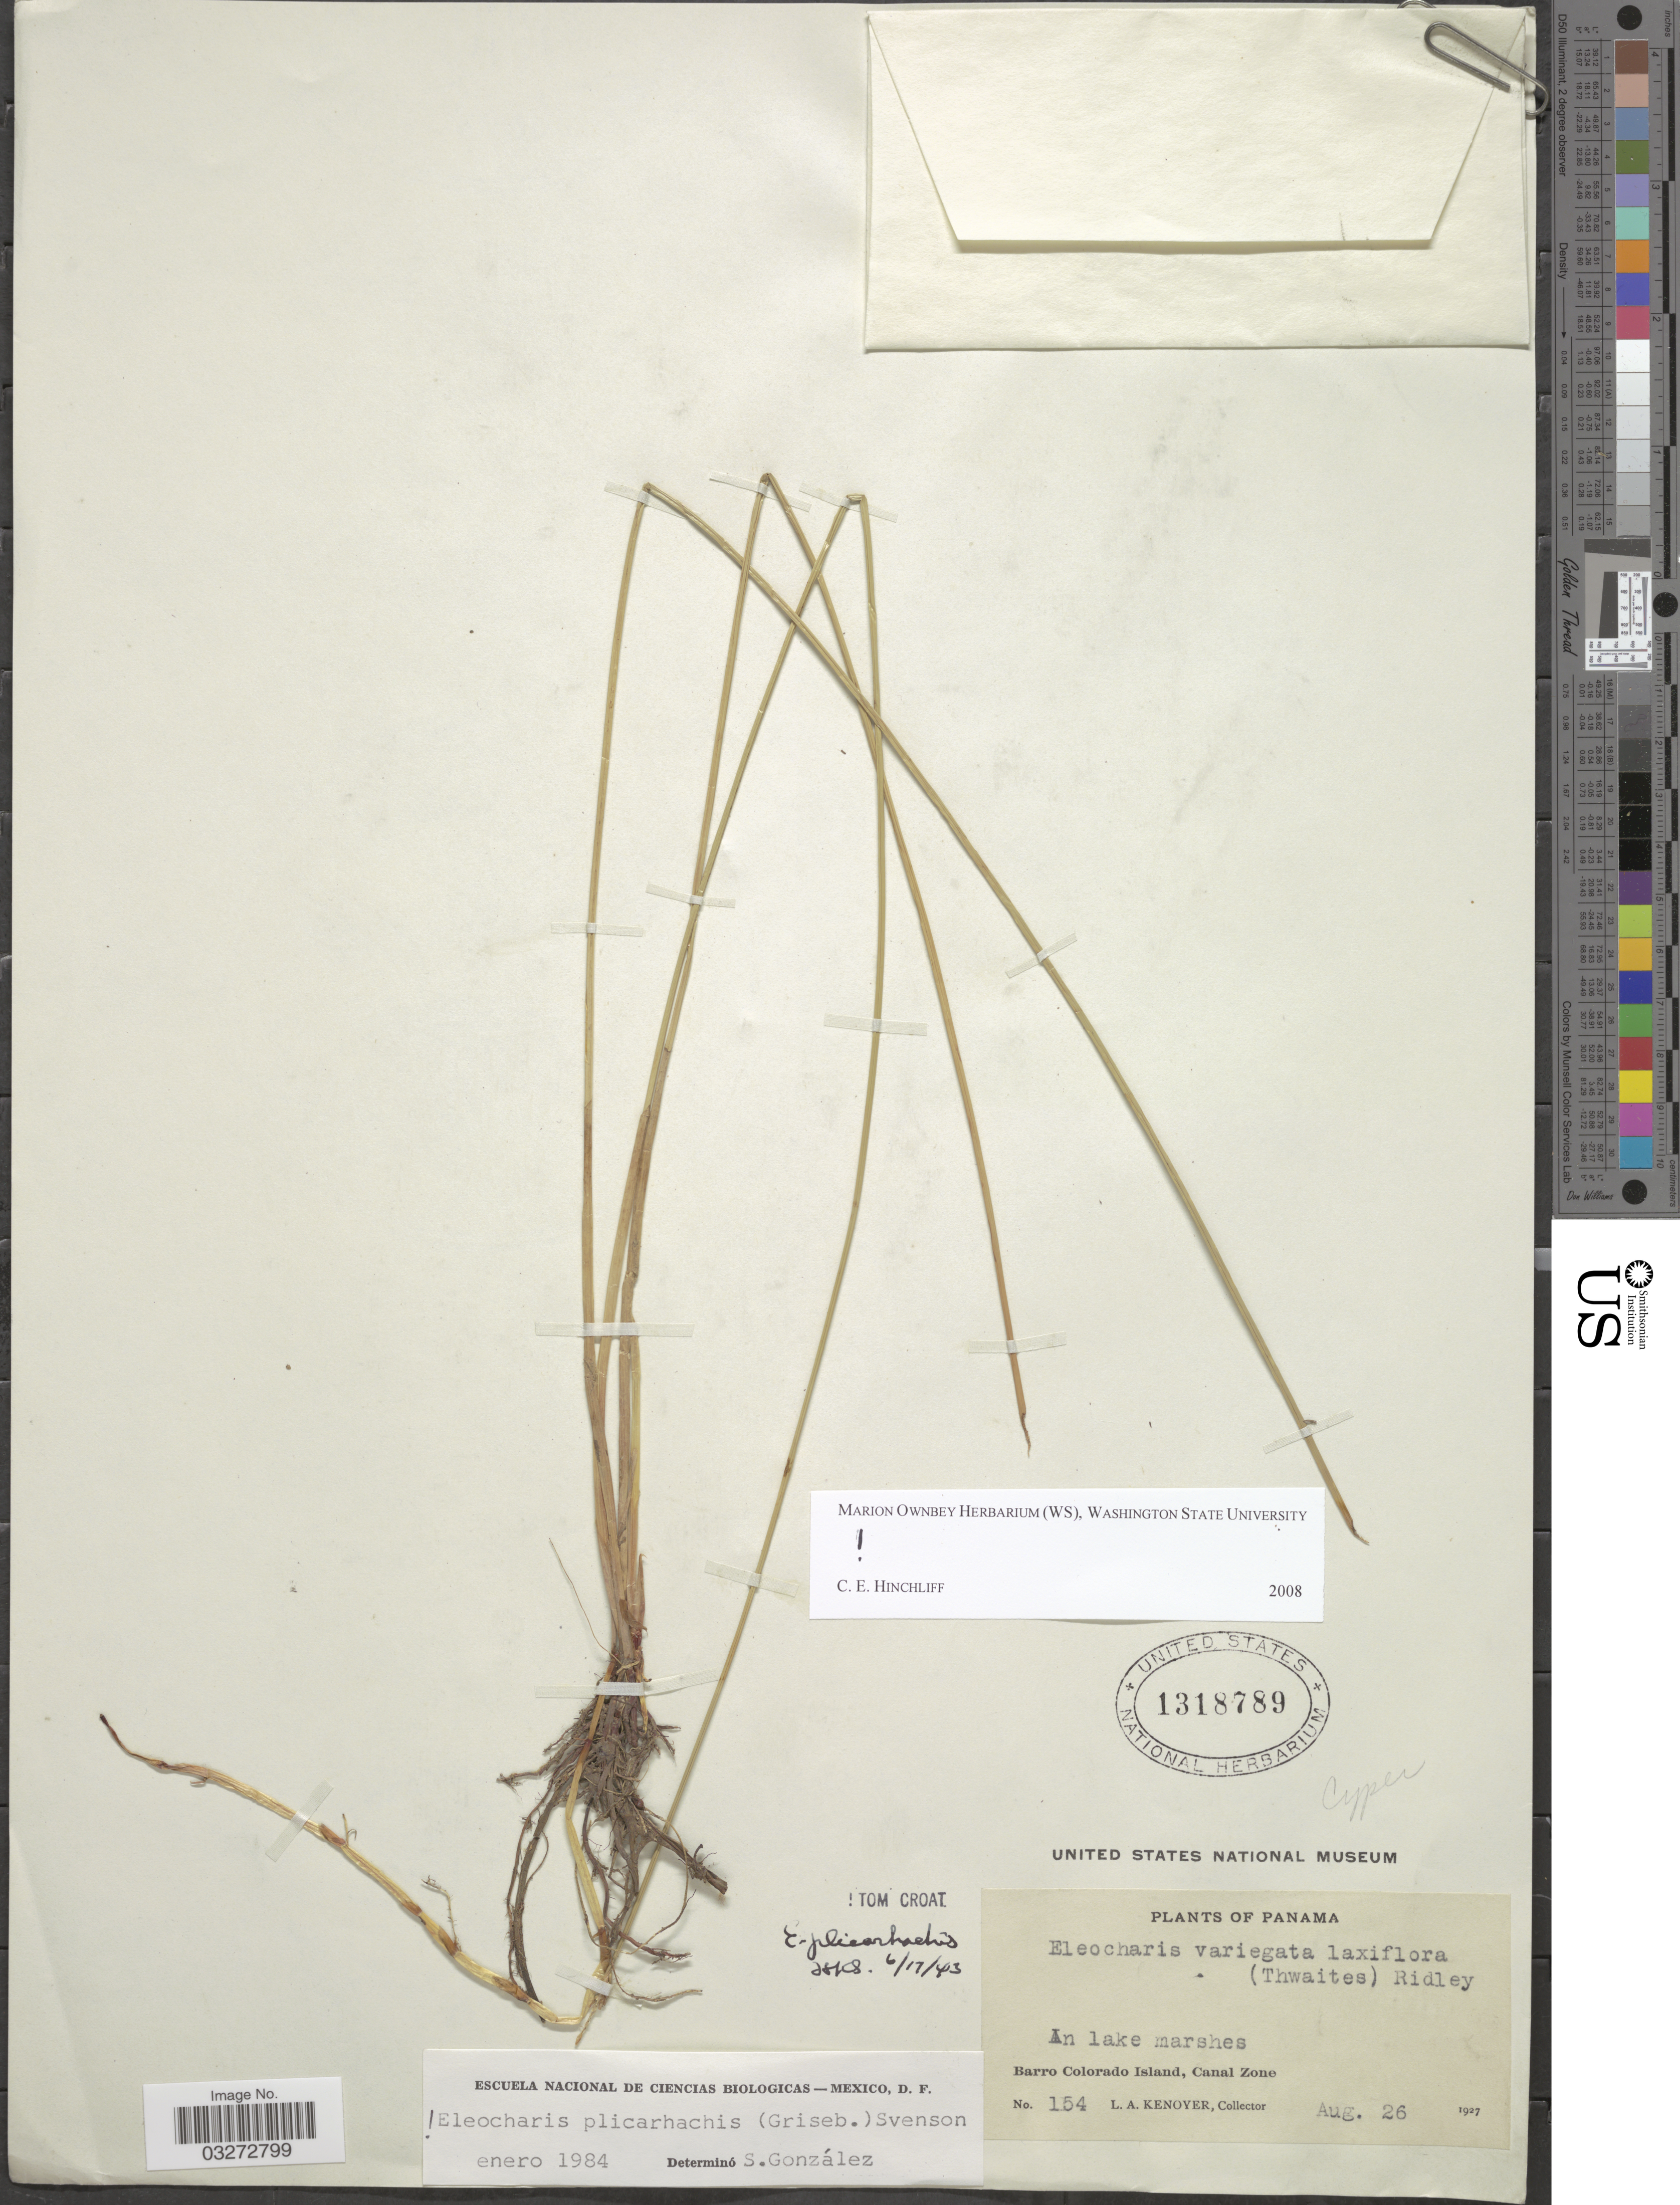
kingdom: Plantae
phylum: Tracheophyta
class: Liliopsida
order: Poales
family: Cyperaceae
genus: Eleocharis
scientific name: Eleocharis plicarhachis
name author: (Griseb.) Svenson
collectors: L. A. Kenoyer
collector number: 154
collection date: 1927-08-26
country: Panama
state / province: Panamá Oeste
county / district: Canal Zone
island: Barro Colorado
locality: Barro Colorado Island, Canal Zone.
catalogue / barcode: US 1318789